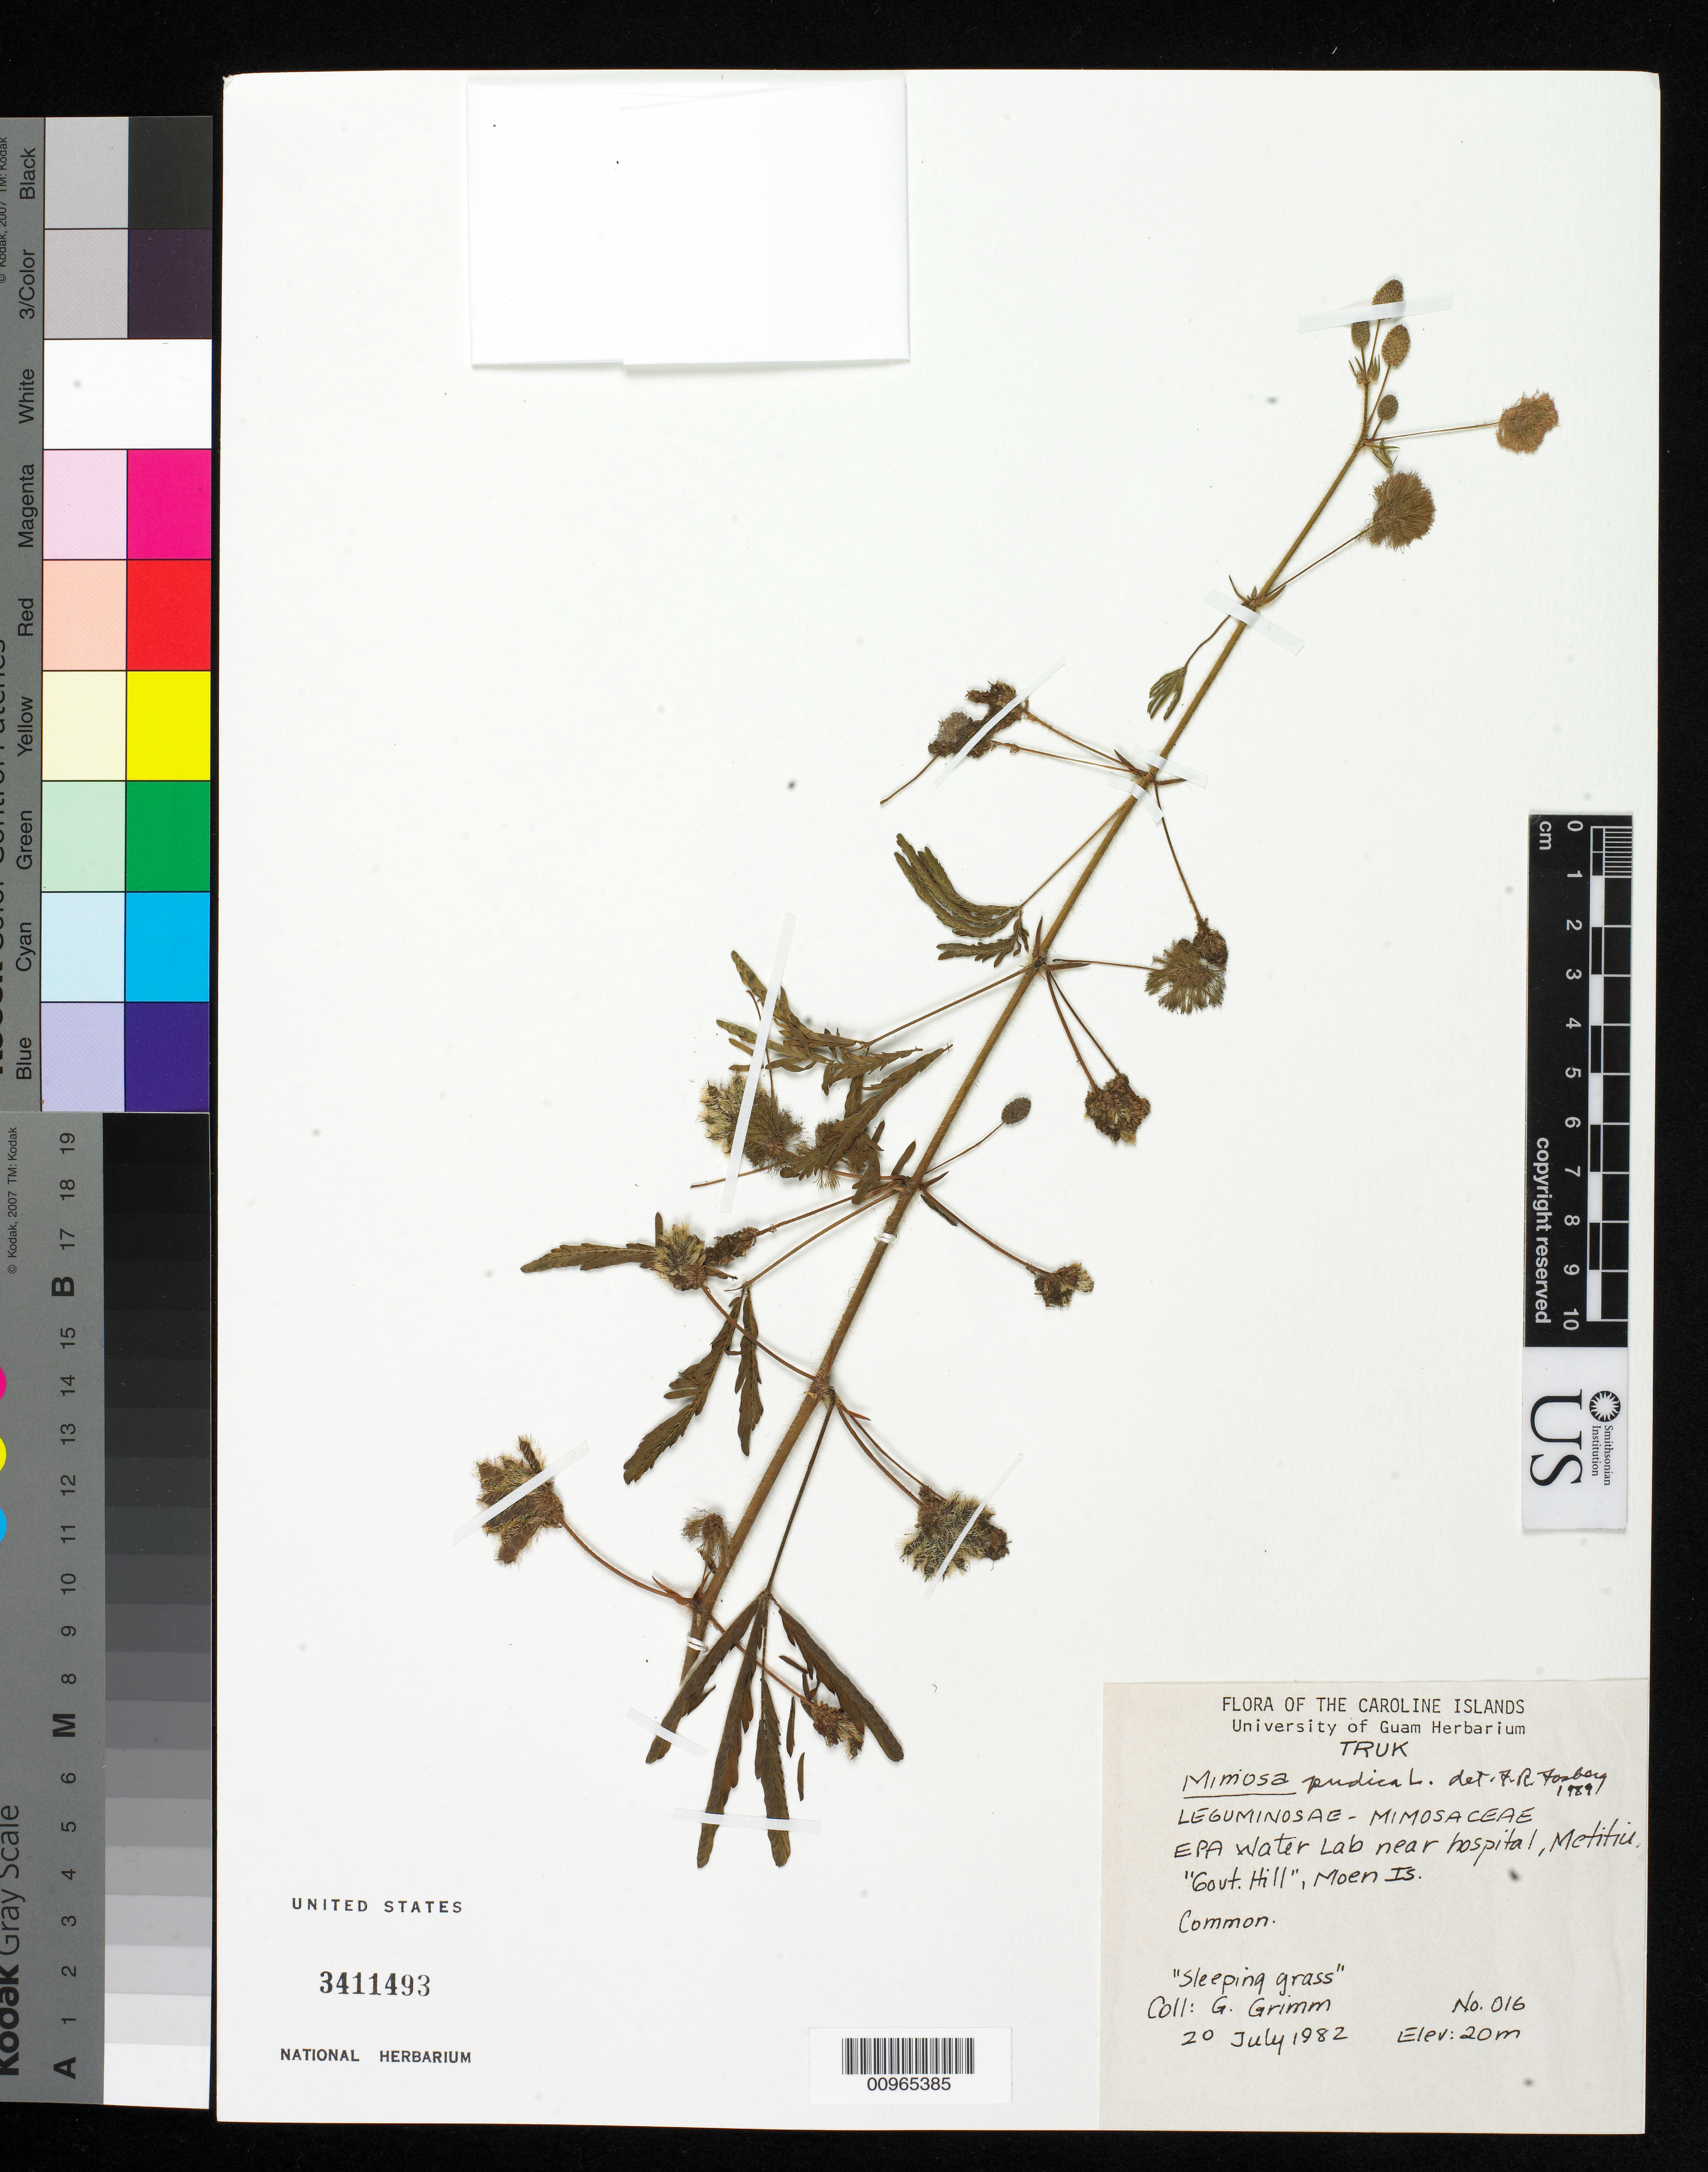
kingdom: Plantae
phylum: Tracheophyta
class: Magnoliopsida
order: Fabales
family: Fabaceae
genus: Mimosa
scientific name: Mimosa pudica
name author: L.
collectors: G. Grimm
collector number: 016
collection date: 1982-07-20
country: Micronesia, Federated States of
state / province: Truk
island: Moen [Wono]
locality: EPA water lab near hospital, Metitiu, "Govt. Hill", Moen I.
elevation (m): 20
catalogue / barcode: US 3411493